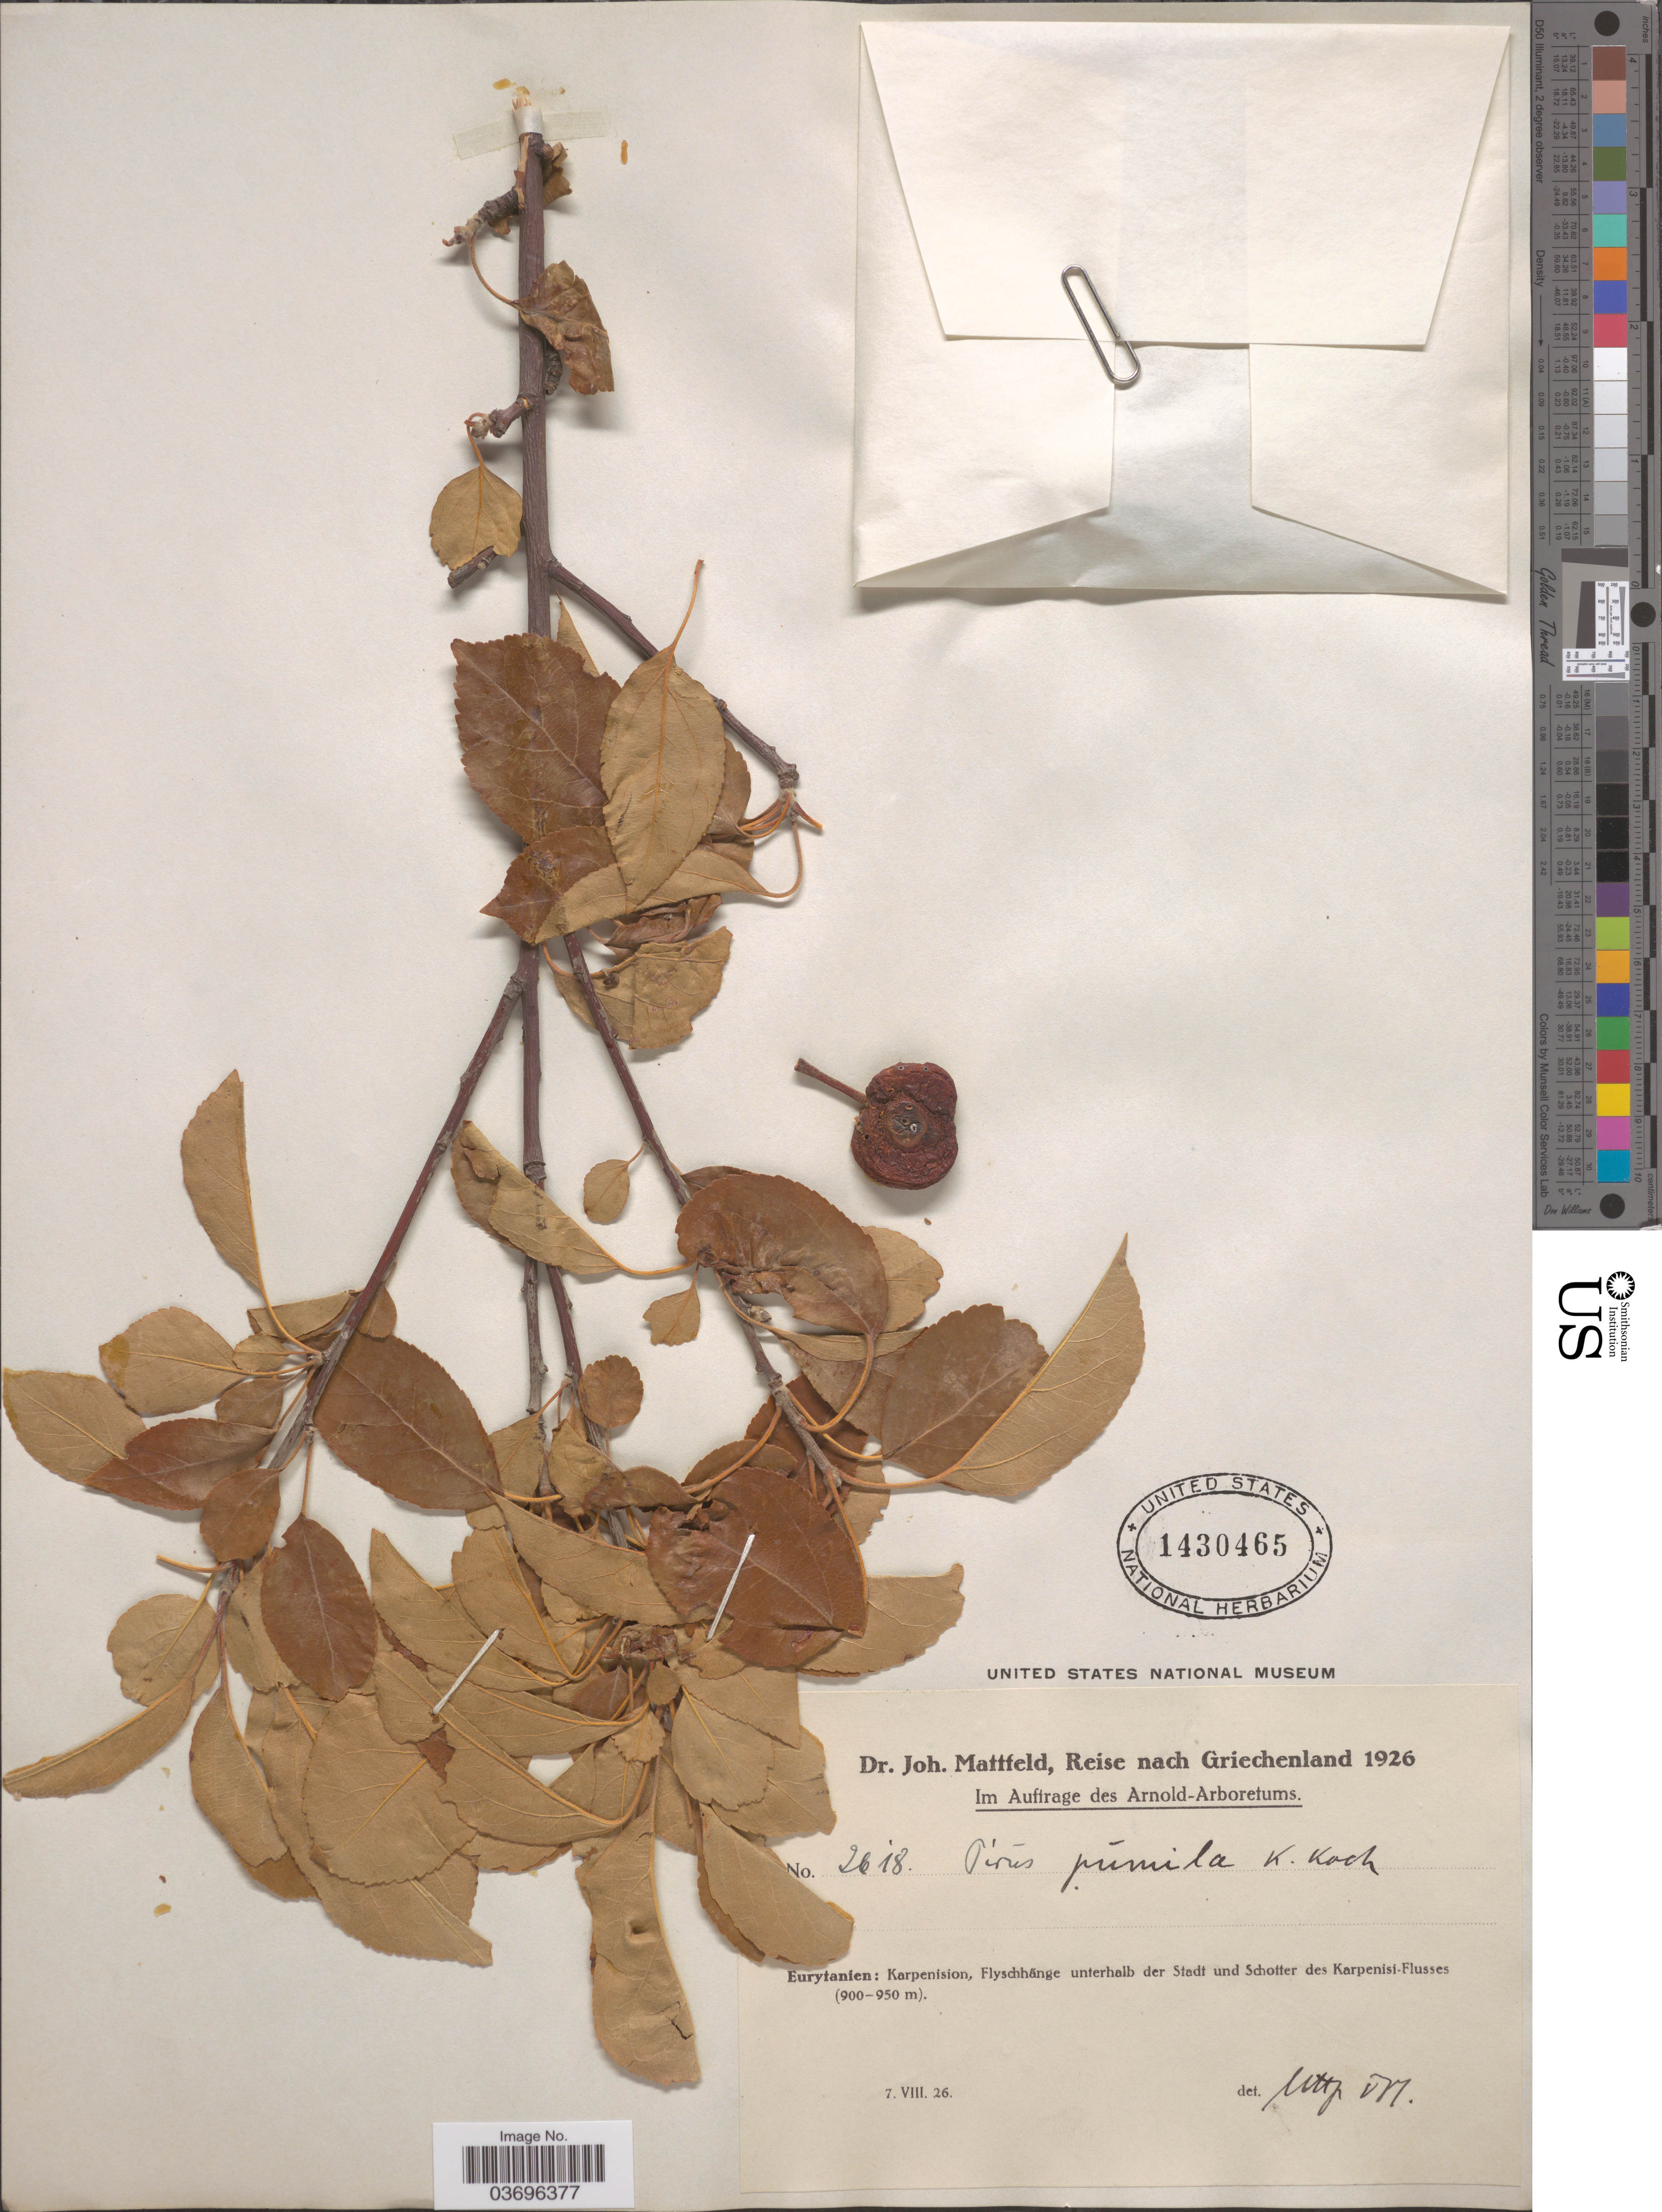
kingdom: Plantae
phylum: Tracheophyta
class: Magnoliopsida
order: Rosales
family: Rosaceae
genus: Pyrus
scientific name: Pyrus pumila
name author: (Mill.) Steud.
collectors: J. Mattfeld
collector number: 2618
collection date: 1926-08-07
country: Greece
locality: Griechenland Eurytanien: Karpenision, Flyschhänge unterhalb der Stadt und Schotter des Karpenisi-Flusses.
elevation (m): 900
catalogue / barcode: US 1430465